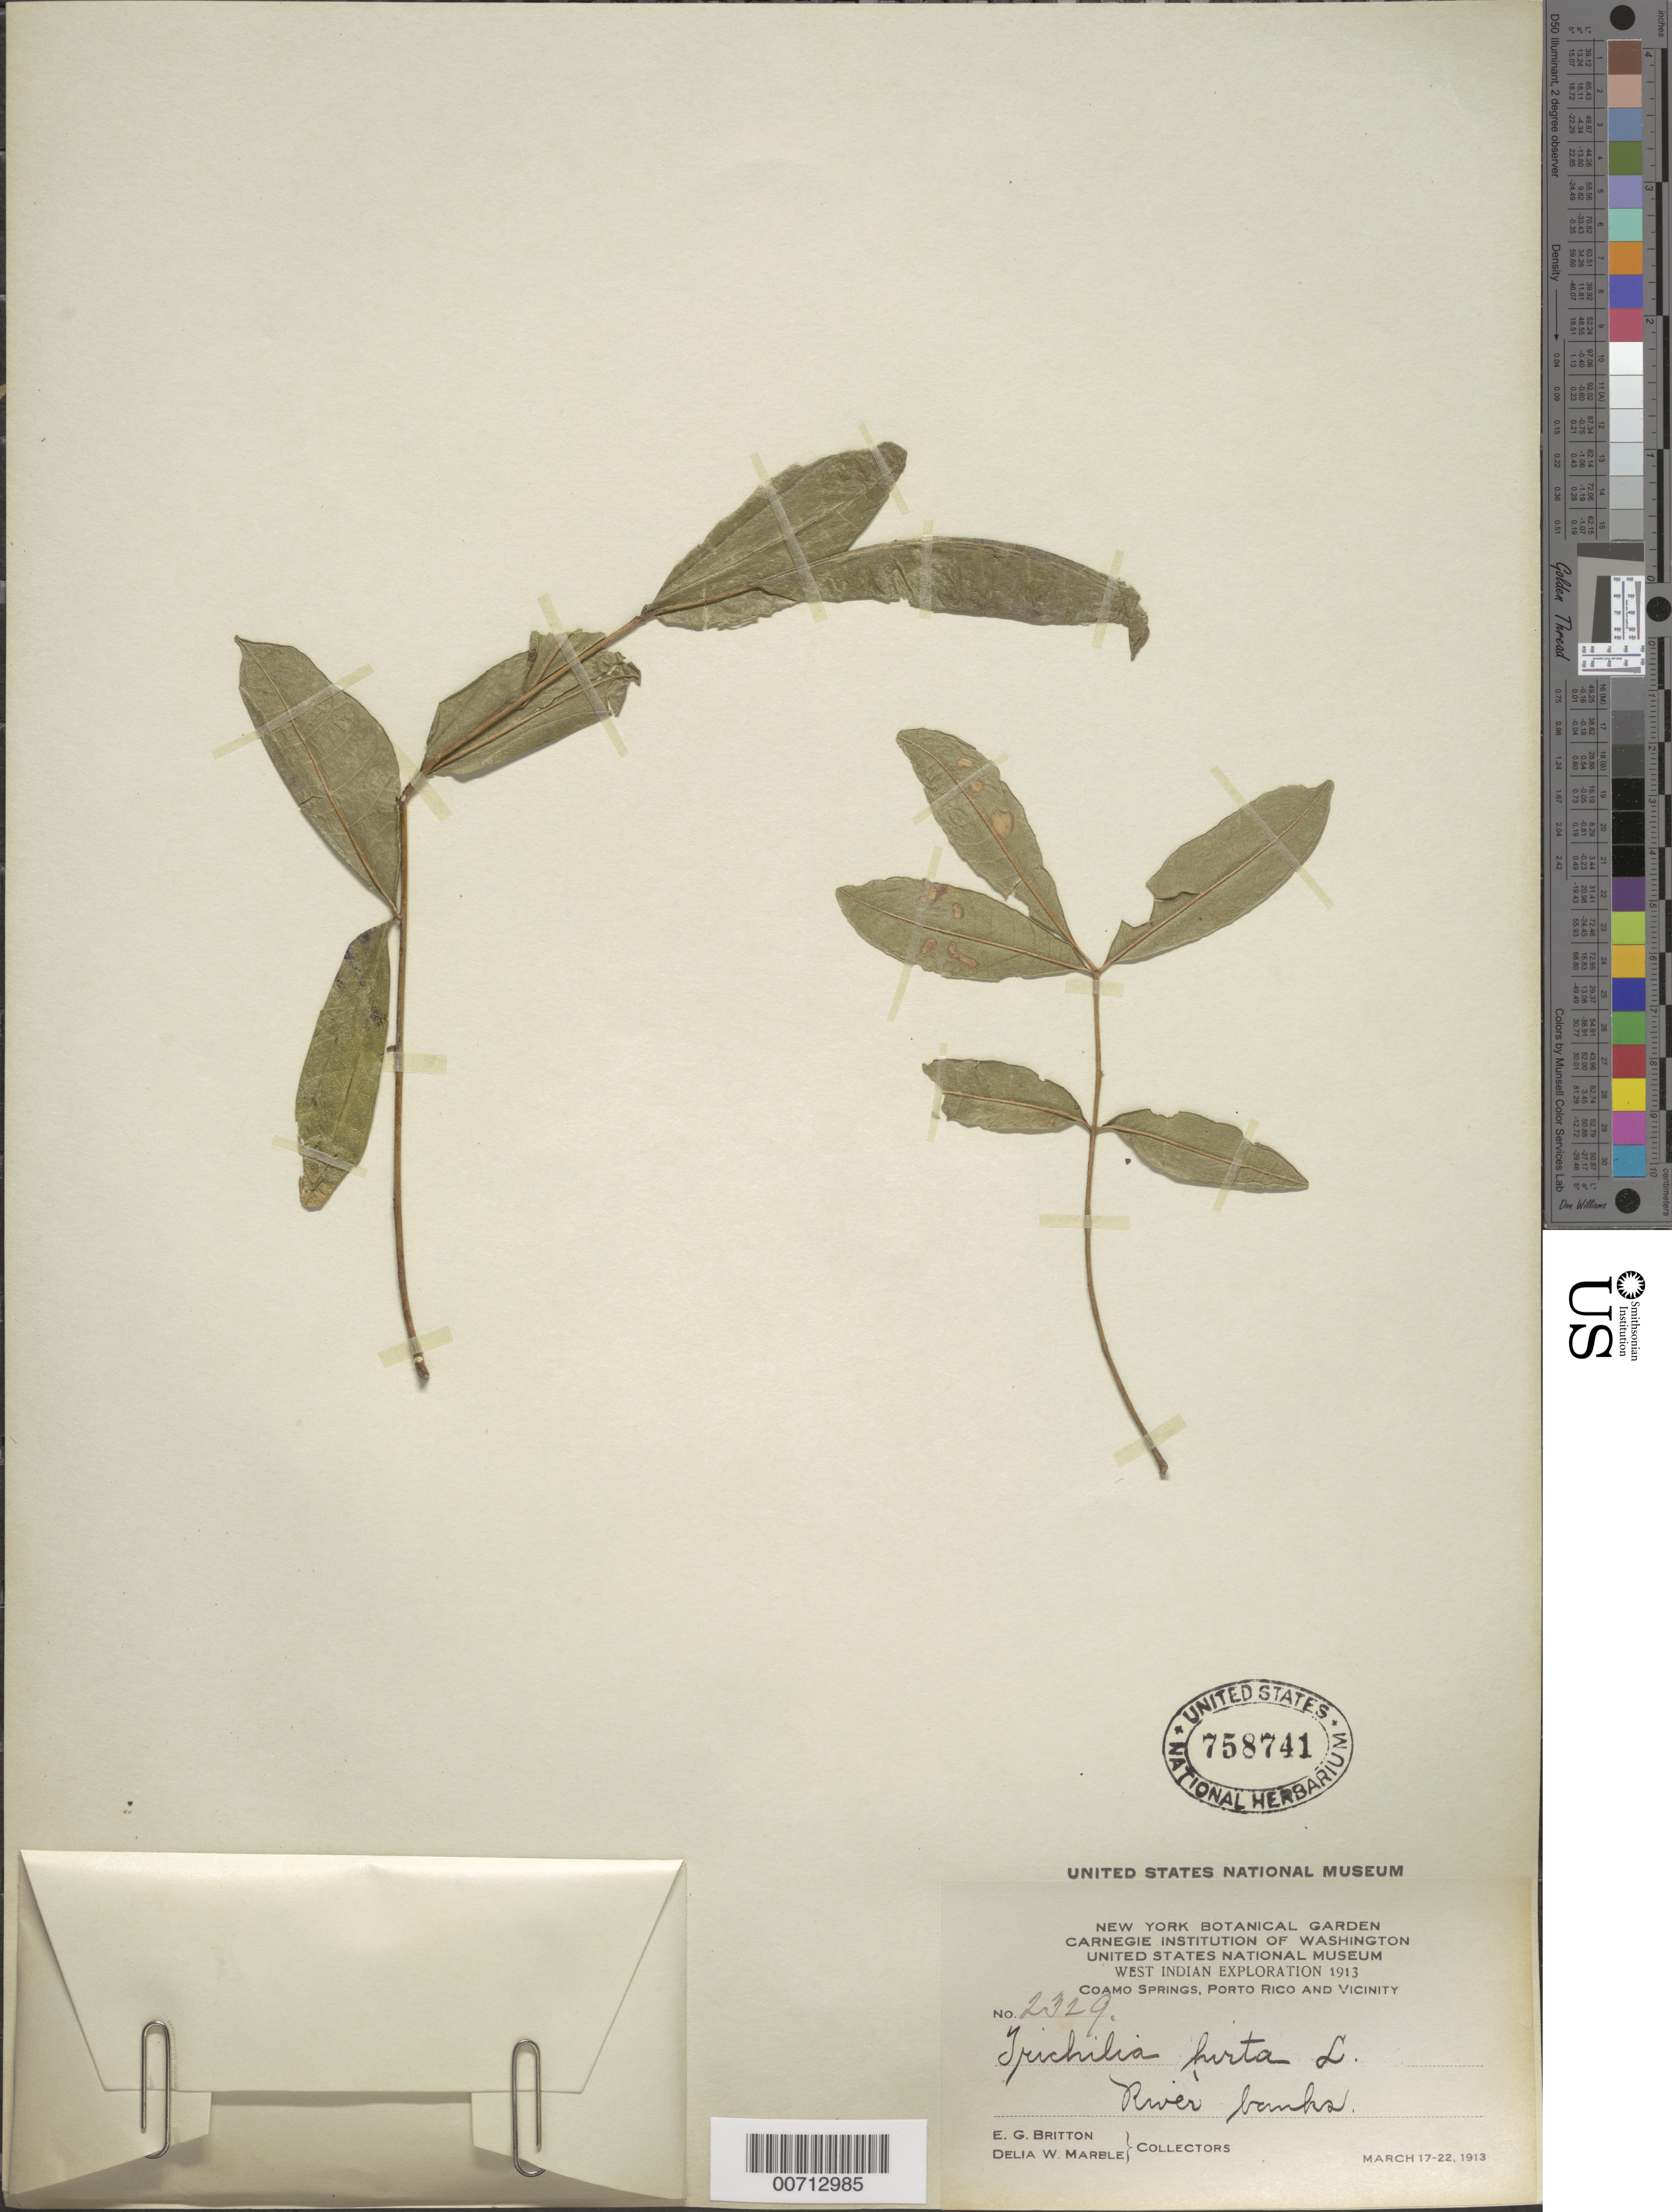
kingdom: Plantae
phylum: Tracheophyta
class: Magnoliopsida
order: Sapindales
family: Meliaceae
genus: Trichilia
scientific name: Trichilia hirta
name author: L.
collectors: E. G. Britton & D. W. Marble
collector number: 2329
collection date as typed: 17 Mar 1913 to 22 Mar 1913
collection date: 1913-03-17/1913-03-22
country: Puerto Rico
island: Greater Antilles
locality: Coamo Springs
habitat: River banks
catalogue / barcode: US 758741